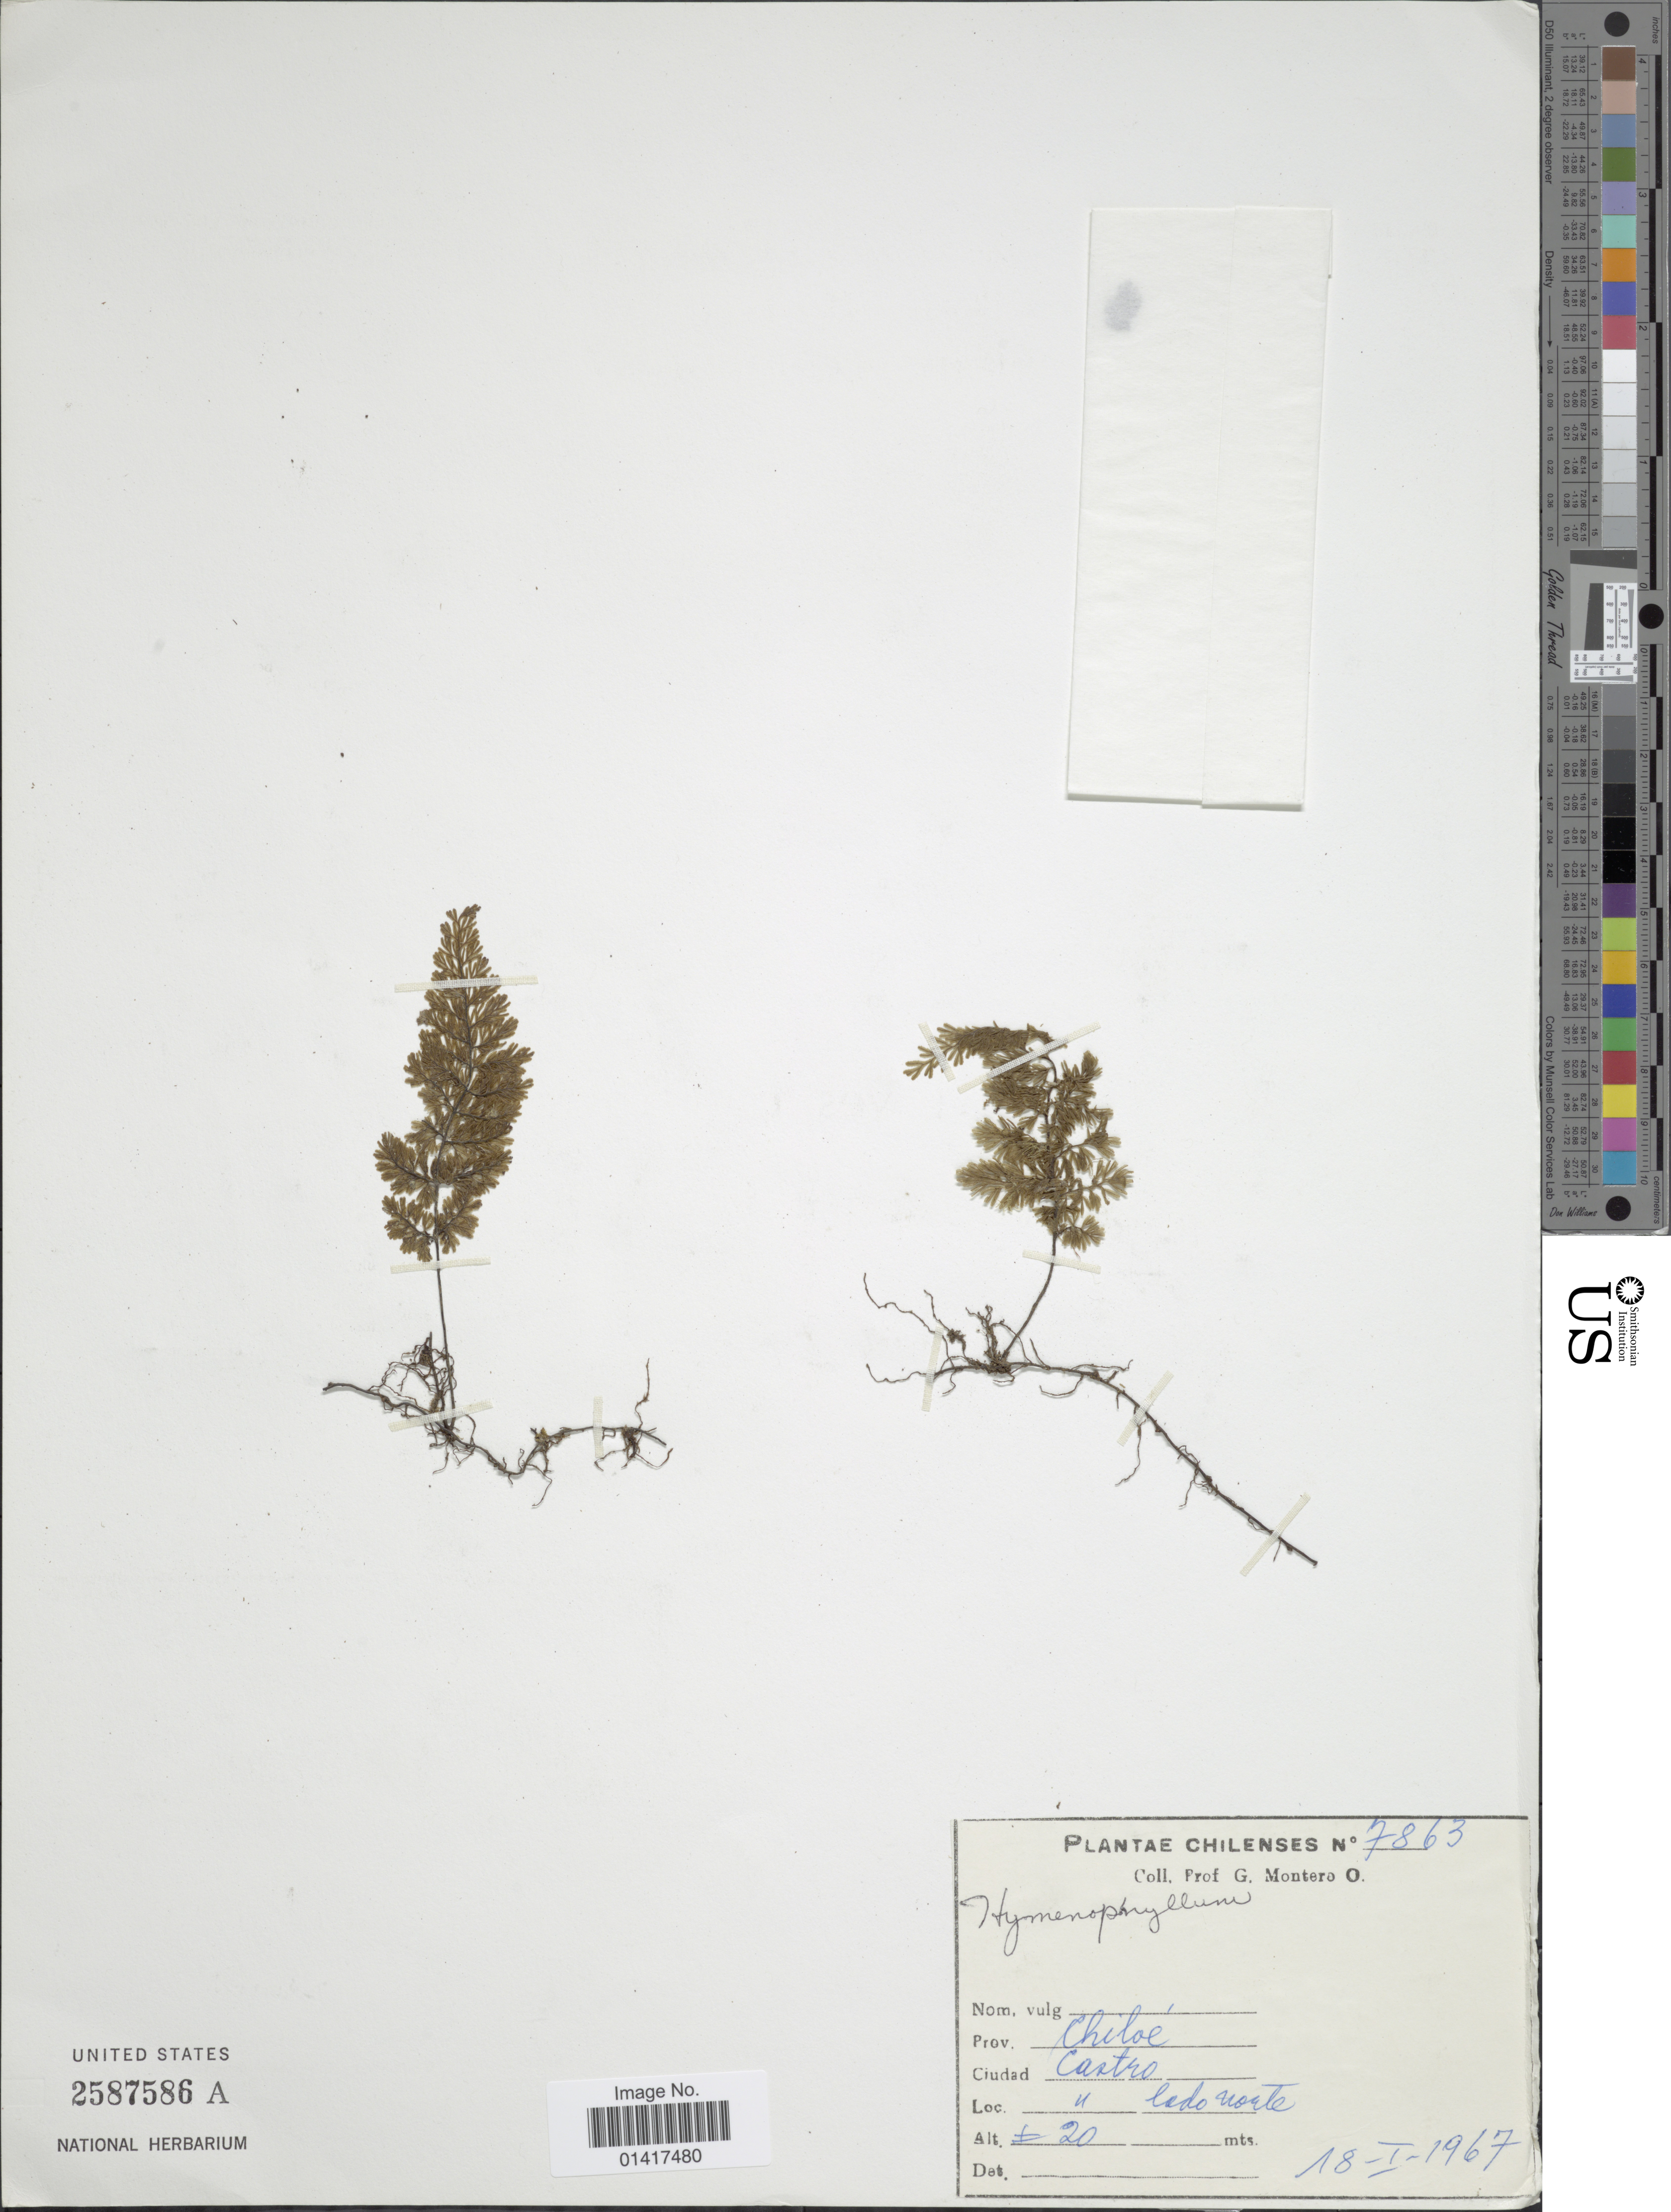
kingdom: Plantae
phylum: Tracheophyta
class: Polypodiopsida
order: Hymenophyllales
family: Hymenophyllaceae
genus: Hymenophyllum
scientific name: Hymenophyllum sp.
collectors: G. Montero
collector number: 7863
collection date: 1967-01-18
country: Chile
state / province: Arica y Parinacota (XV)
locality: Prov. Chiloe. Castro. Lado Norte.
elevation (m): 20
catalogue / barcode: US 2587586A